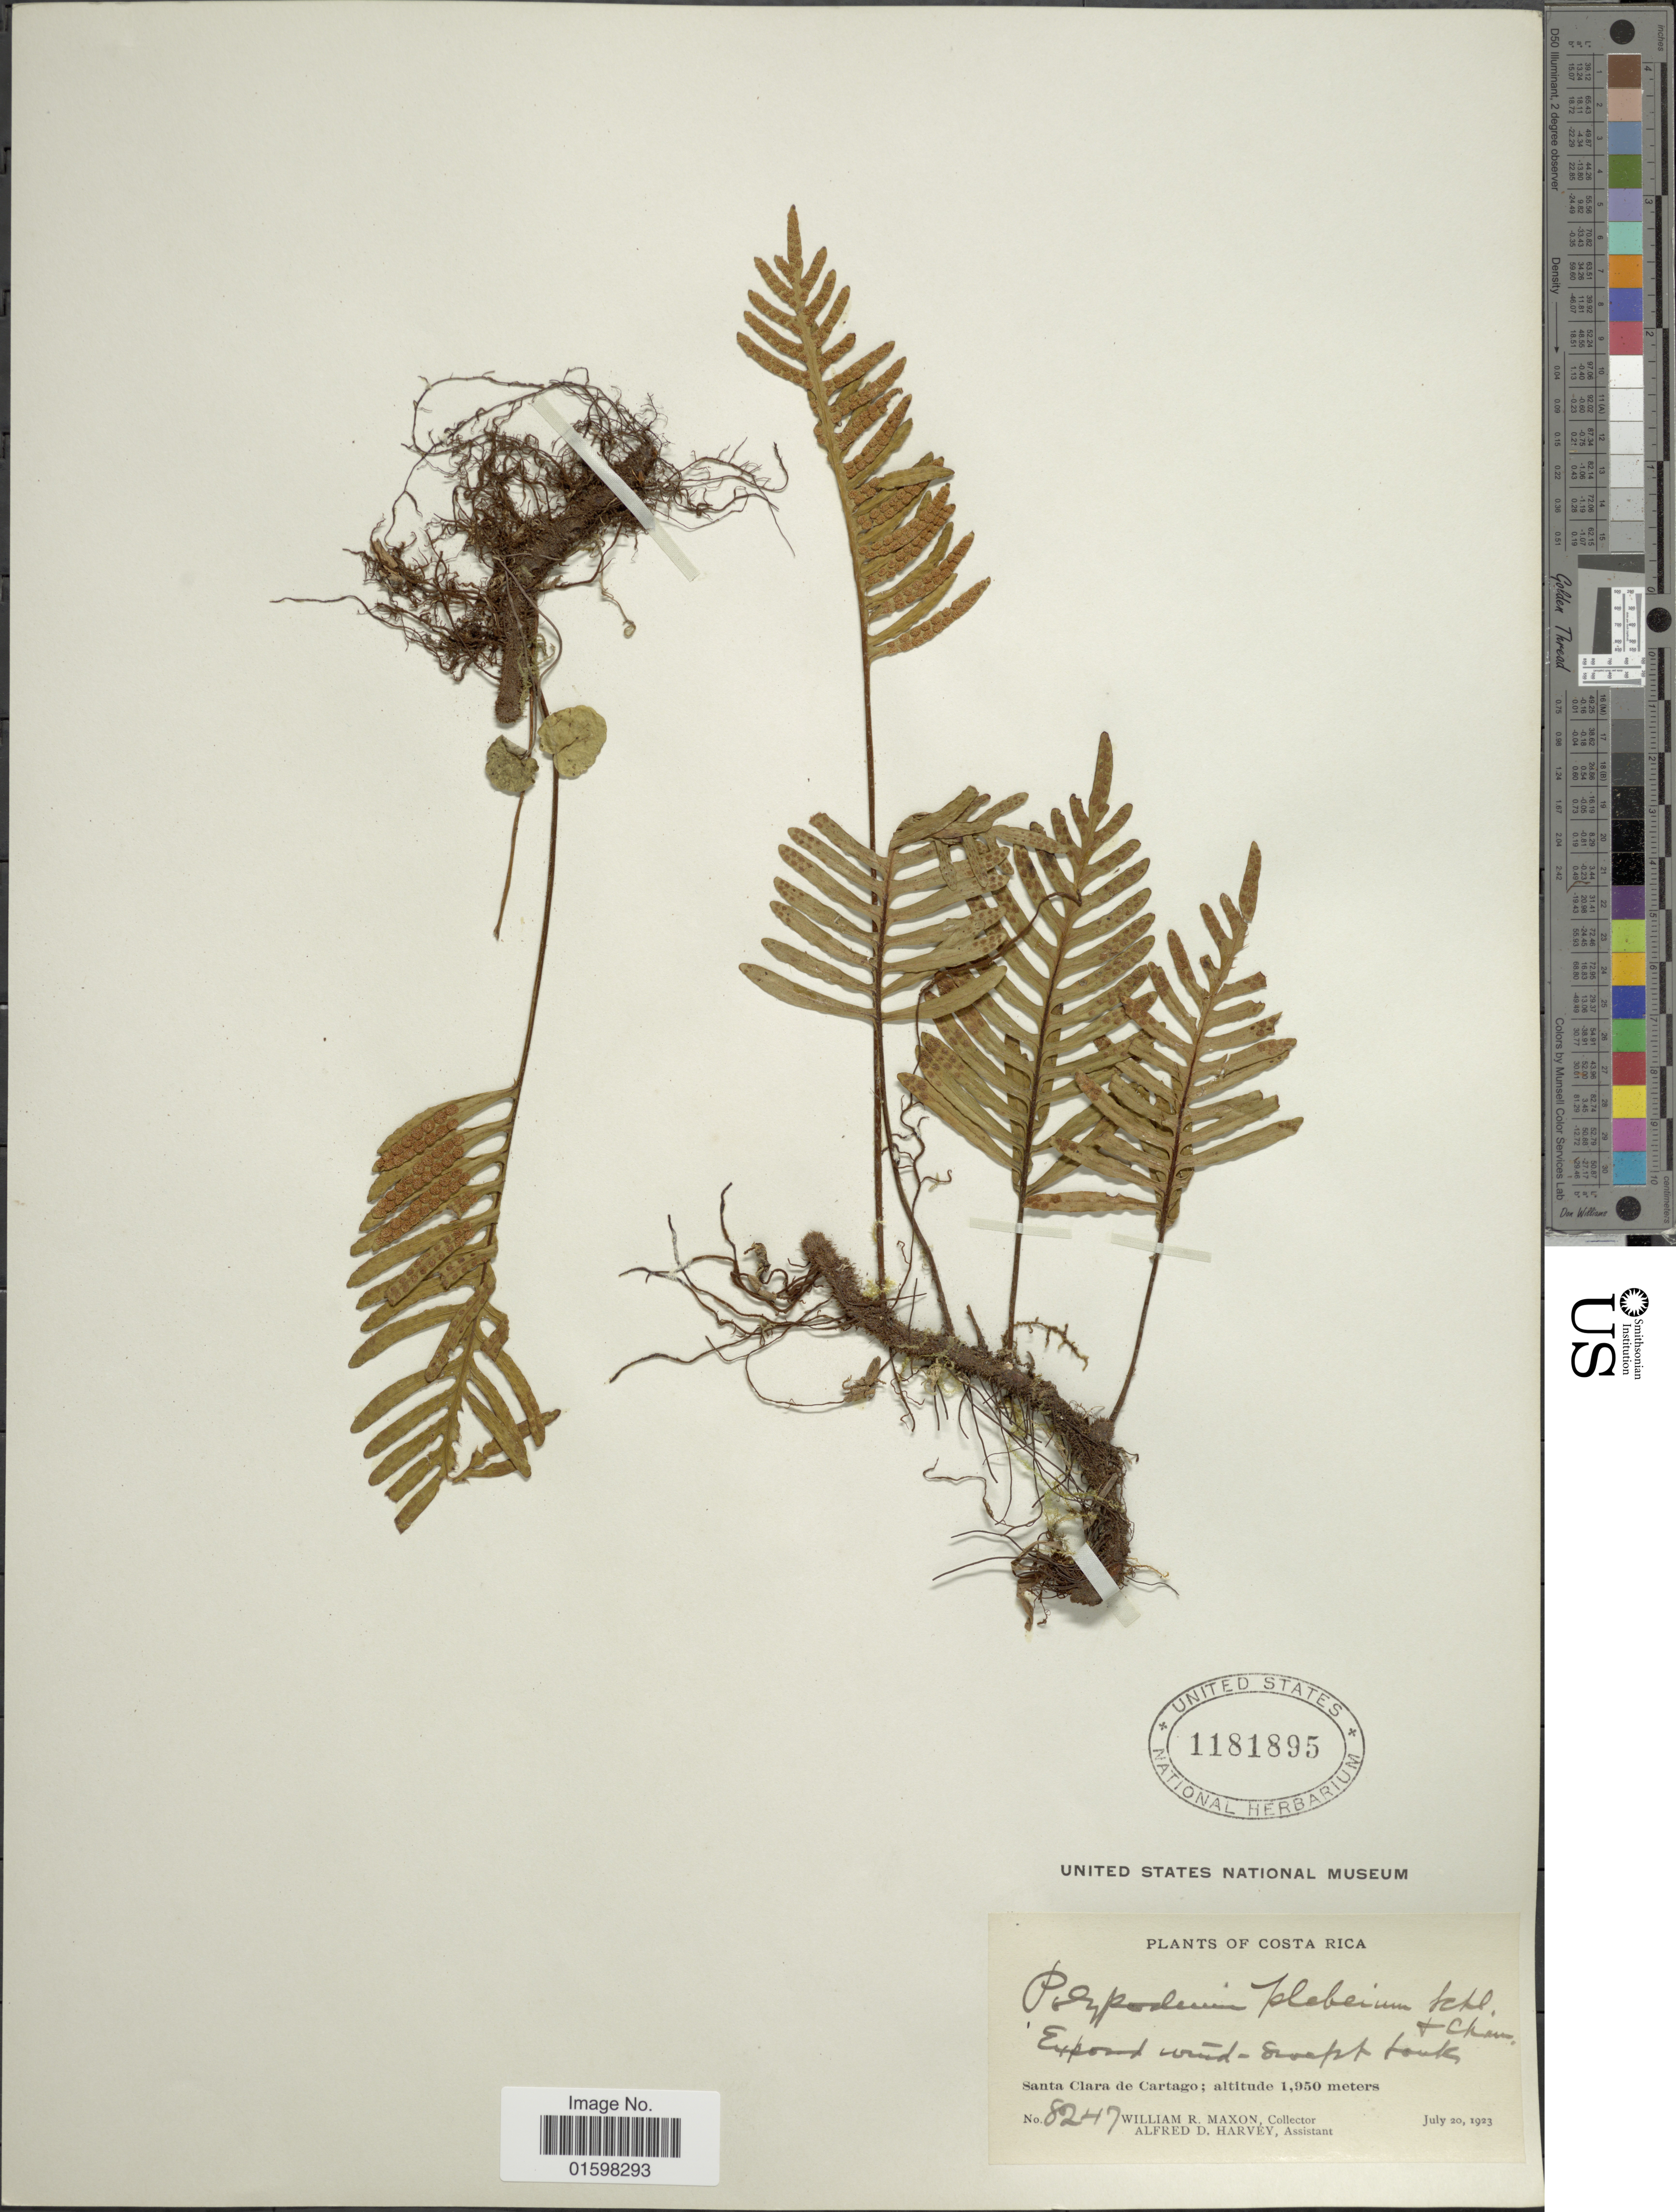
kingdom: Plantae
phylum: Tracheophyta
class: Polypodiopsida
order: Polypodiales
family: Polypodiaceae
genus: Pleopeltis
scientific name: Pleopeltis plebeia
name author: (Schltdl. ex Cham.) A.R. Sm. & Tejero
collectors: W. R. Maxon & A. D. Harvey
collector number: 8247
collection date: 1923-07-20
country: Costa Rica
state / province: Cartago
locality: Santa Clara de Cartago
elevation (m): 1950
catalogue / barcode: US 1181895